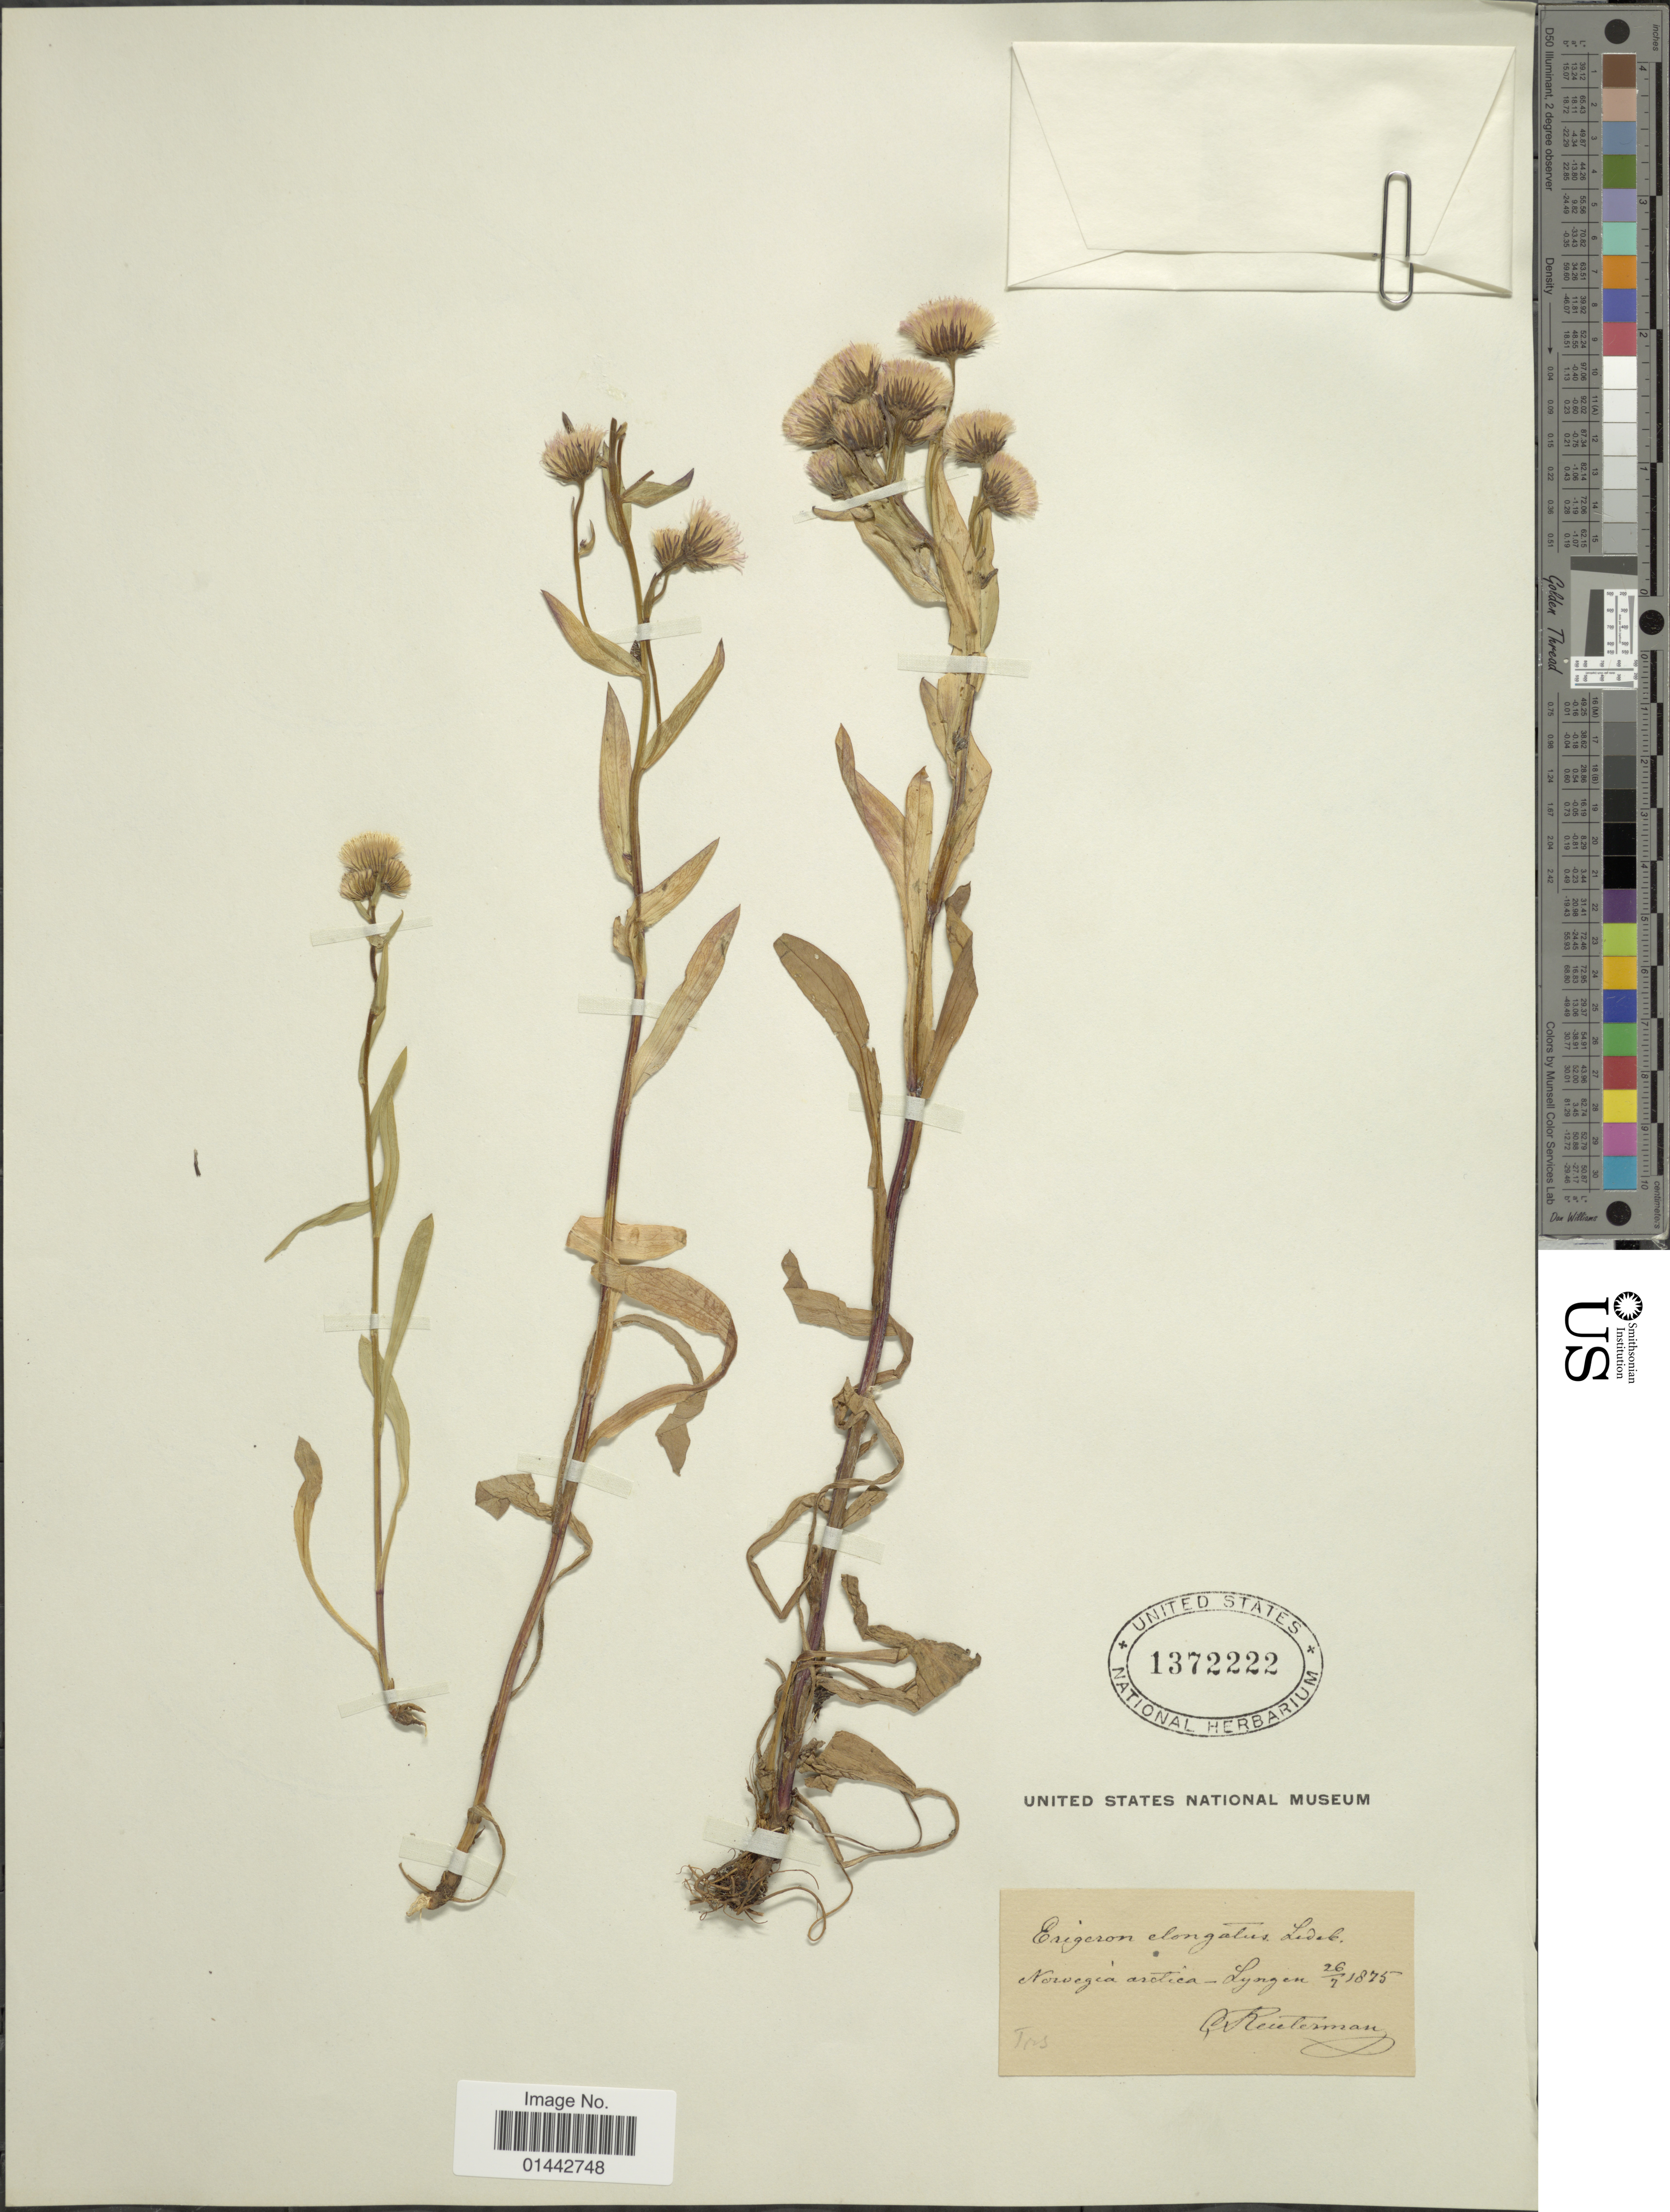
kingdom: Plantae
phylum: Tracheophyta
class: Magnoliopsida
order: Asterales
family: Asteraceae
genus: Erigeron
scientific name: Erigeron elongatus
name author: Ledeb.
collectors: G. Reuterman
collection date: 1875-07-26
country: Norway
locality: Norvegia arctica- Lyngen.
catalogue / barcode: US 1372222